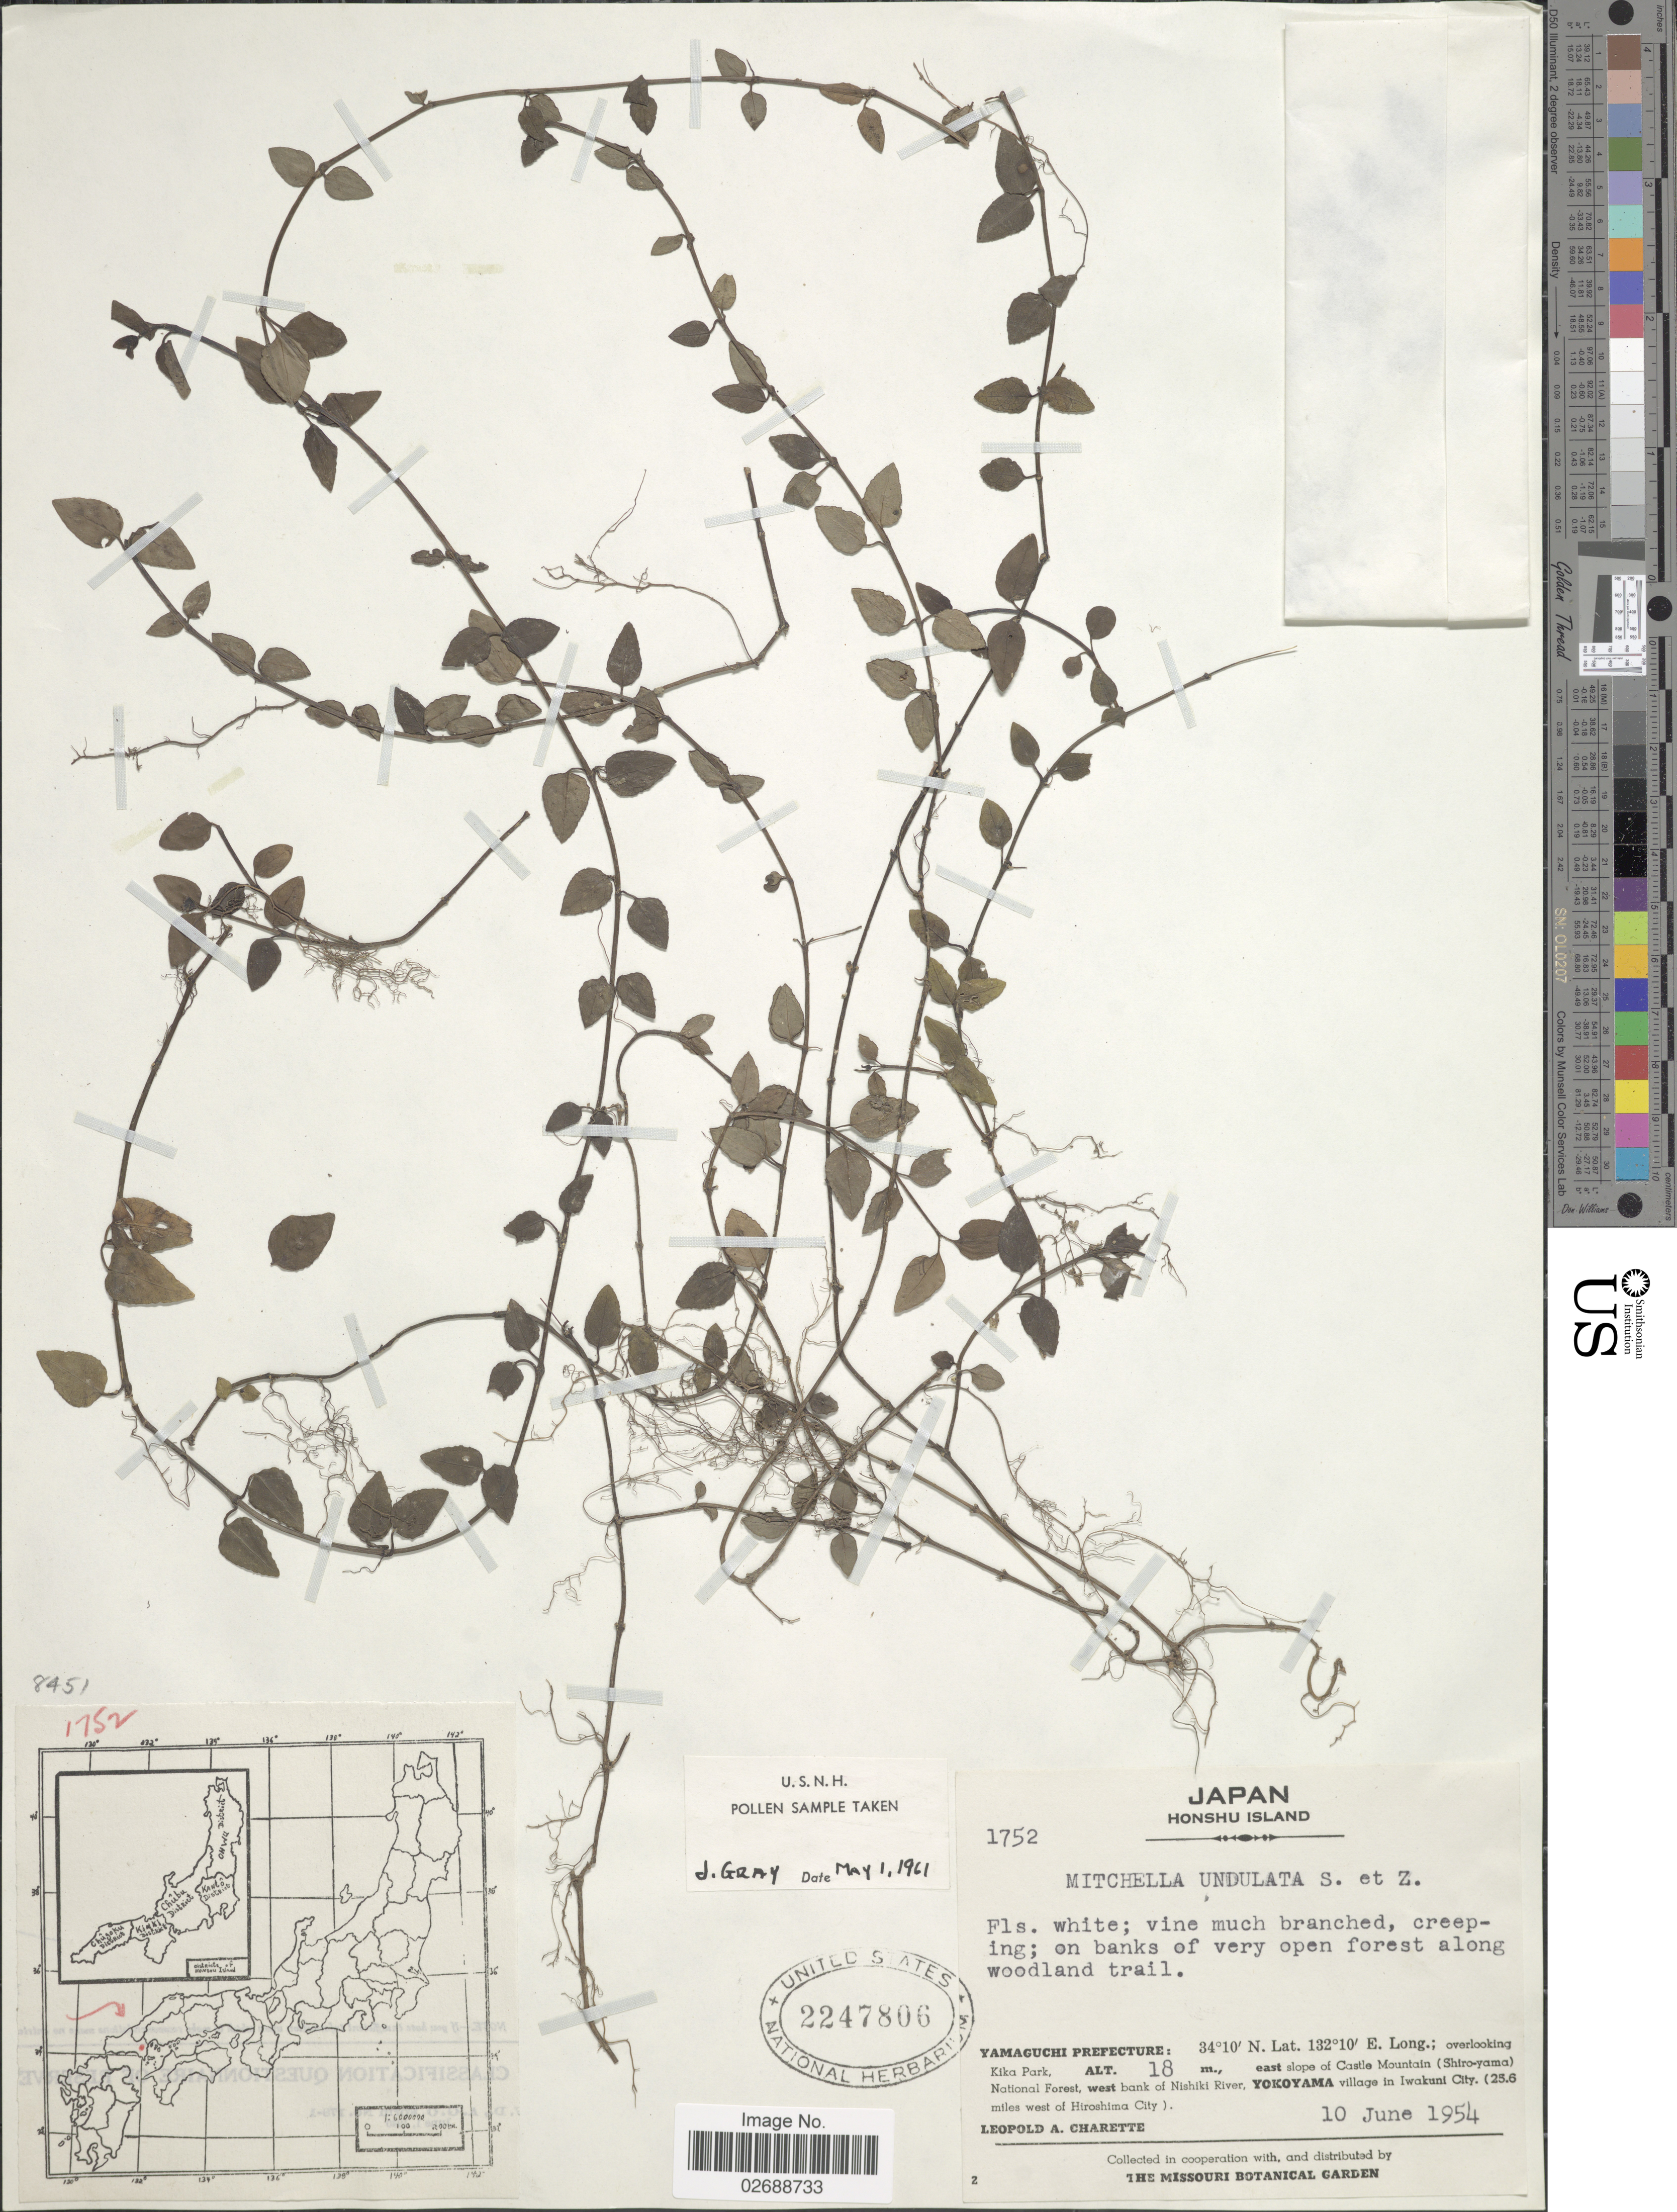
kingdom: Plantae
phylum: Tracheophyta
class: Magnoliopsida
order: Gentianales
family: Rubiaceae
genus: Mitchella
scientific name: Mitchella repens var. undulata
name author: (Siebold & Zucc.) Makino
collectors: L. A. Charette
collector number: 1752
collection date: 1954-06-10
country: Japan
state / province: Yamaguti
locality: Honshu Island. Yamaguchi Prefecture. Overlooking Kika Park, east slope of Castle Mountain (Shiro-yama) National Forest, west bank of Nishiki River, Yokoyama village in Iwakuni City. 25.6 miles west of Hiroshima City.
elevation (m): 18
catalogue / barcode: US 2247806